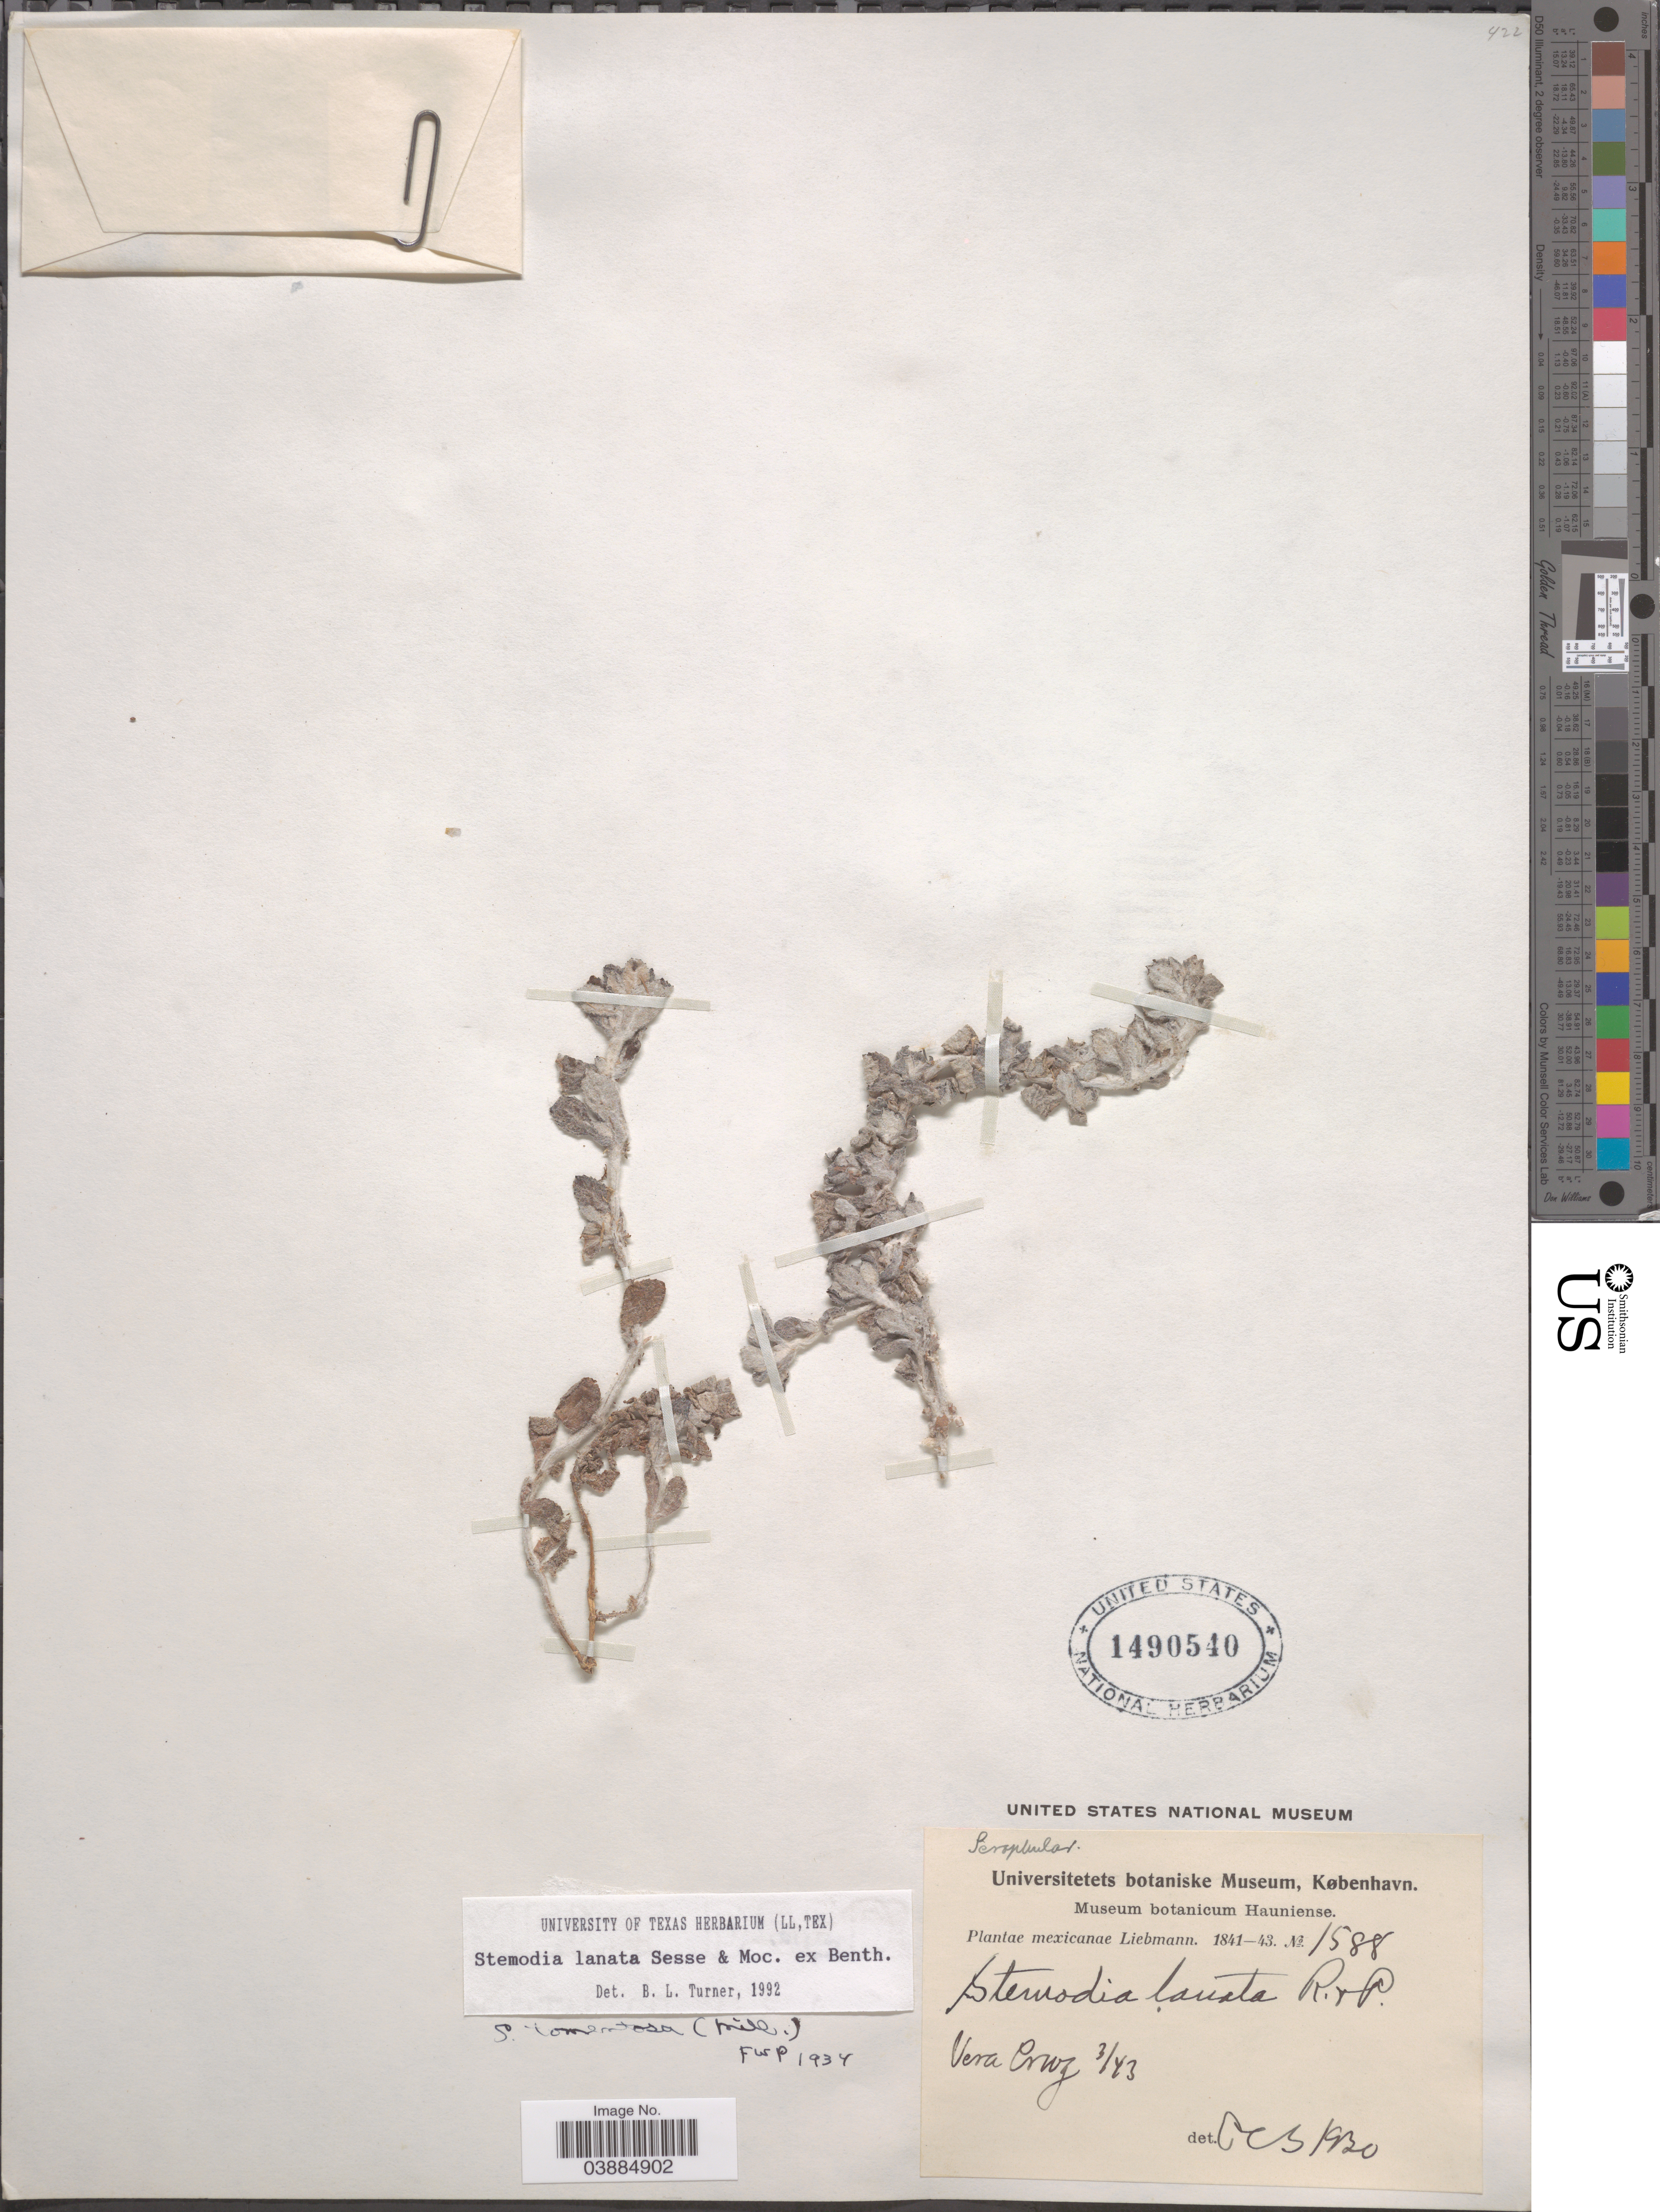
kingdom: Plantae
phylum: Tracheophyta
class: Magnoliopsida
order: Lamiales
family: Plantaginaceae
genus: Stemodia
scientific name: Stemodia lanata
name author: Sessé & Moc. ex Benth.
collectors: Liebmann, --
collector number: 1588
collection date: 1843-03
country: Mexico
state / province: Veracruz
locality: Vera Cruz.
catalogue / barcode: US 1490540